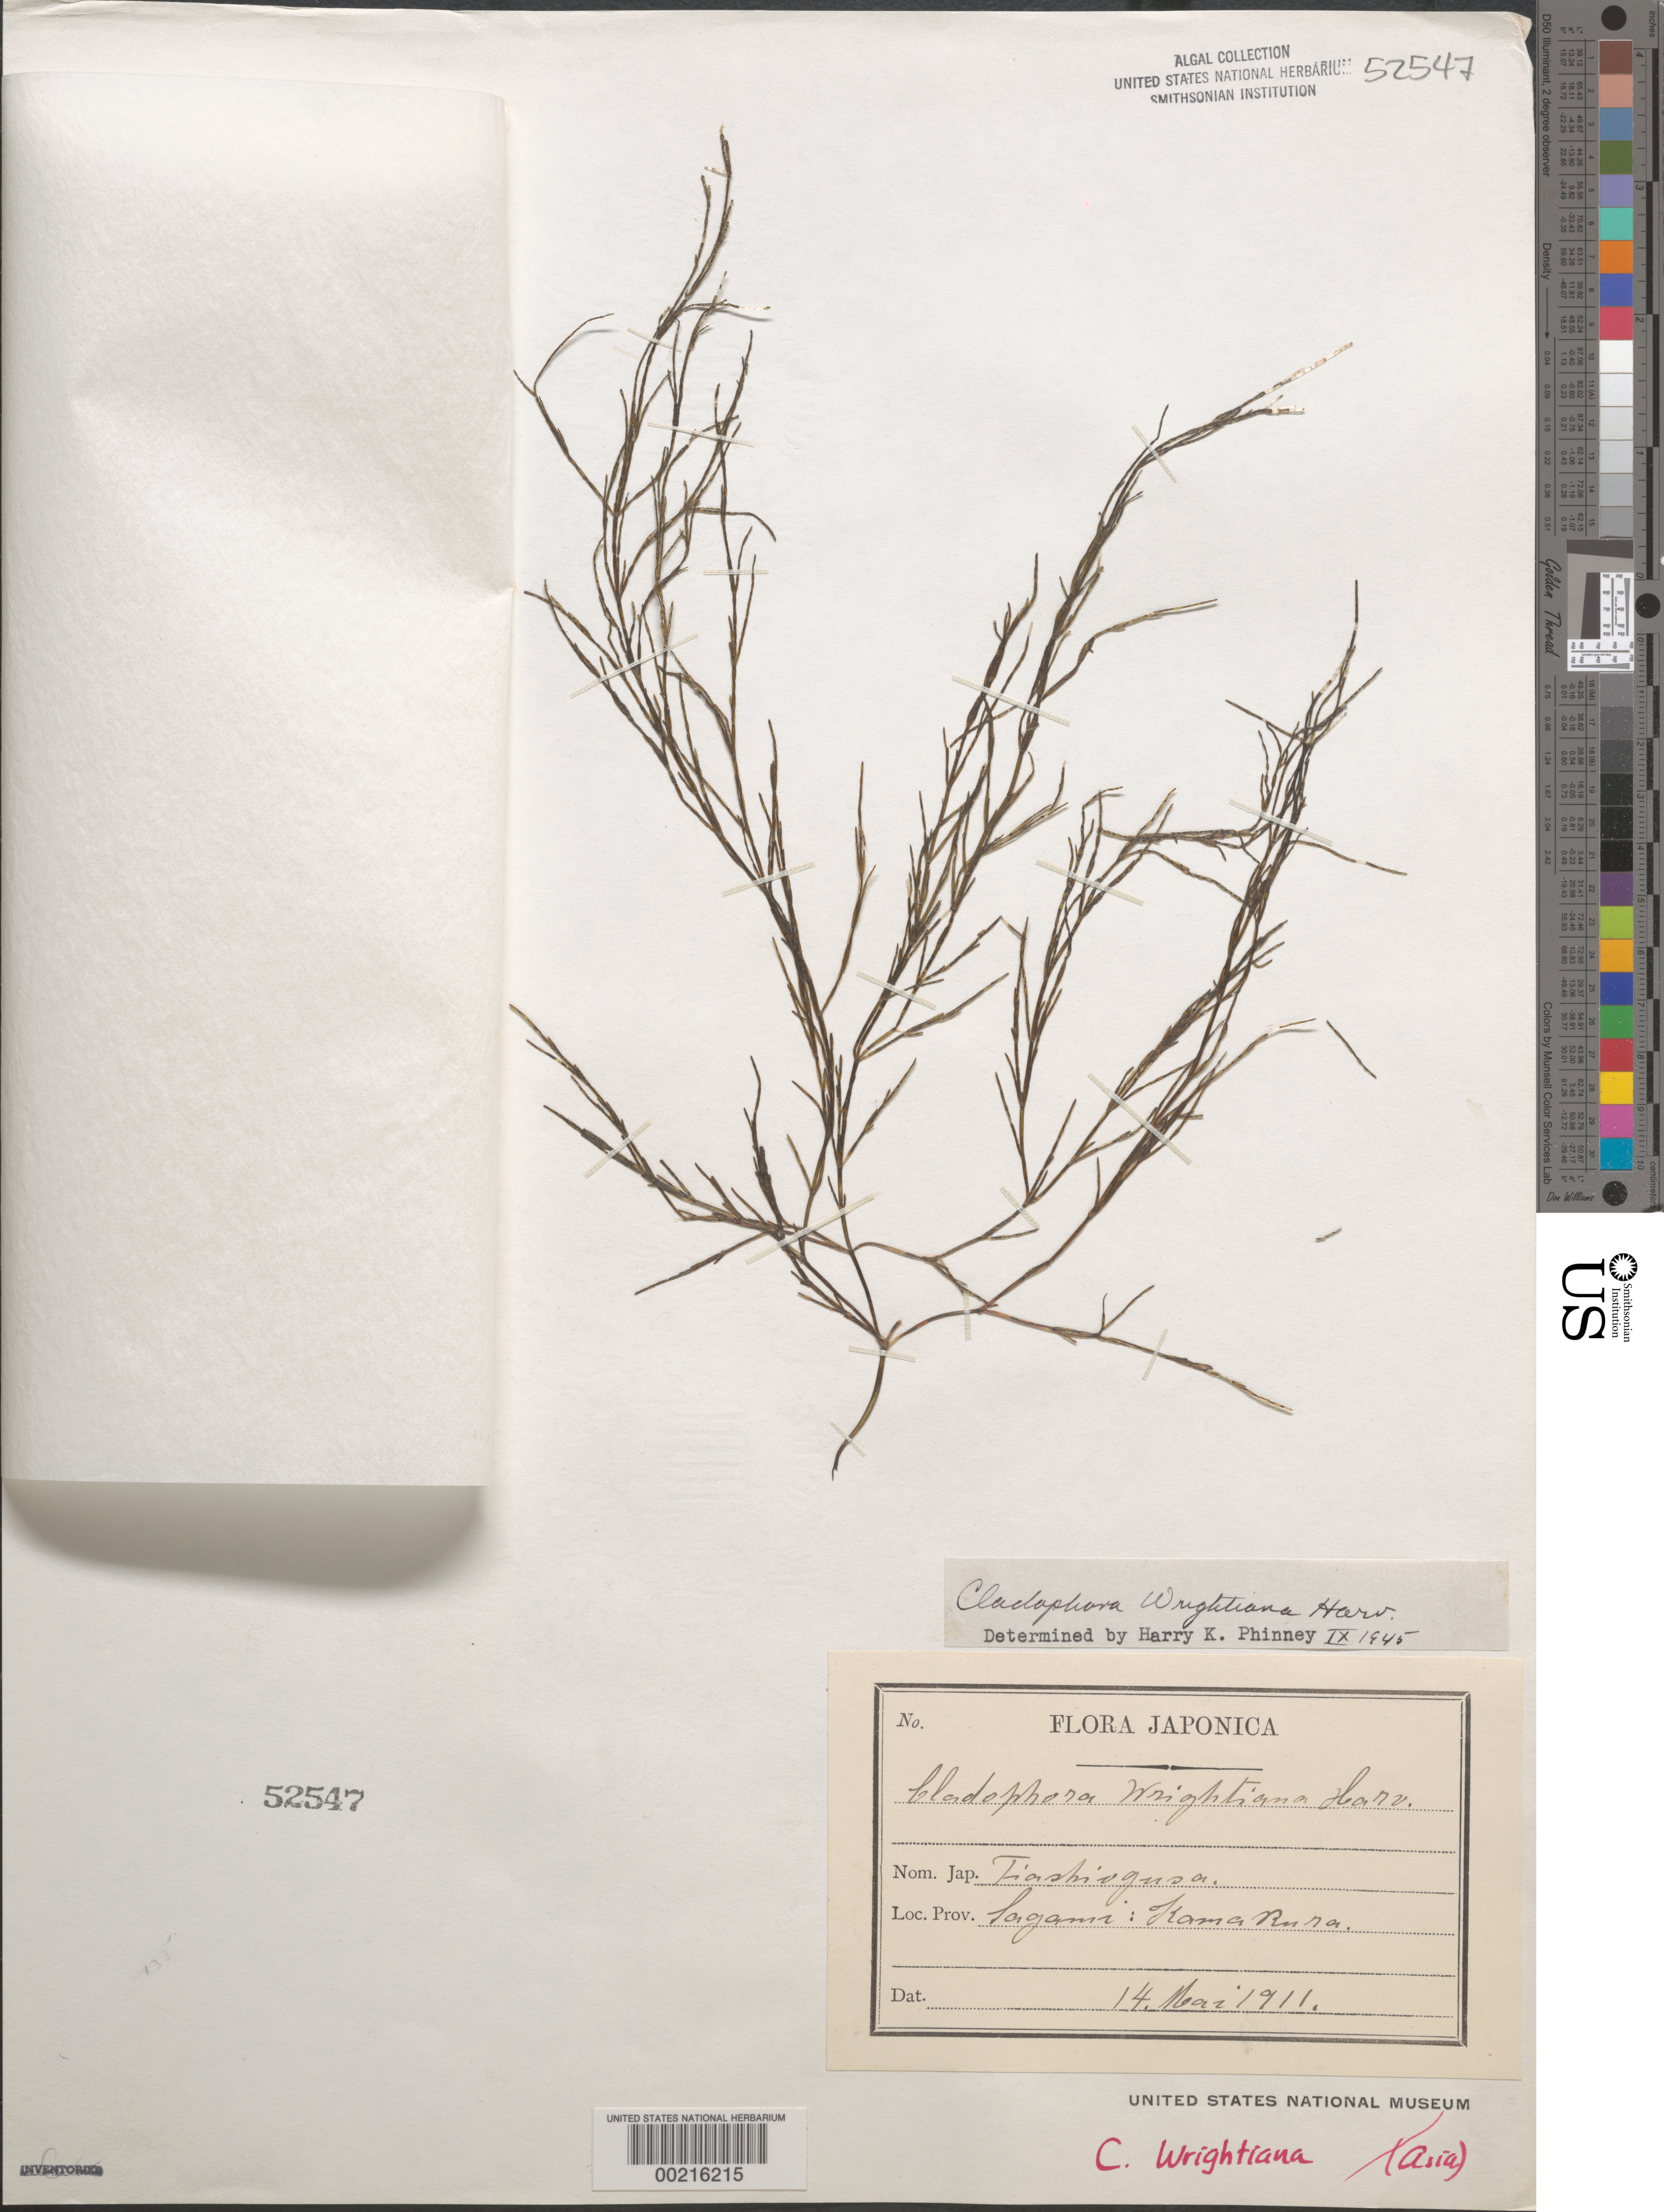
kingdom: Plantae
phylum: Chlorophyta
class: Ulvophyceae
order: Cladophorales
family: Cladophoraceae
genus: Cladophora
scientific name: Cladophora wrightiana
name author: Harv.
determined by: Phinney, H. K.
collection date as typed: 14 May 1911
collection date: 1911-05-14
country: Japan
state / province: Kanagawa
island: Honshu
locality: Kamakura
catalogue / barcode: US 52547